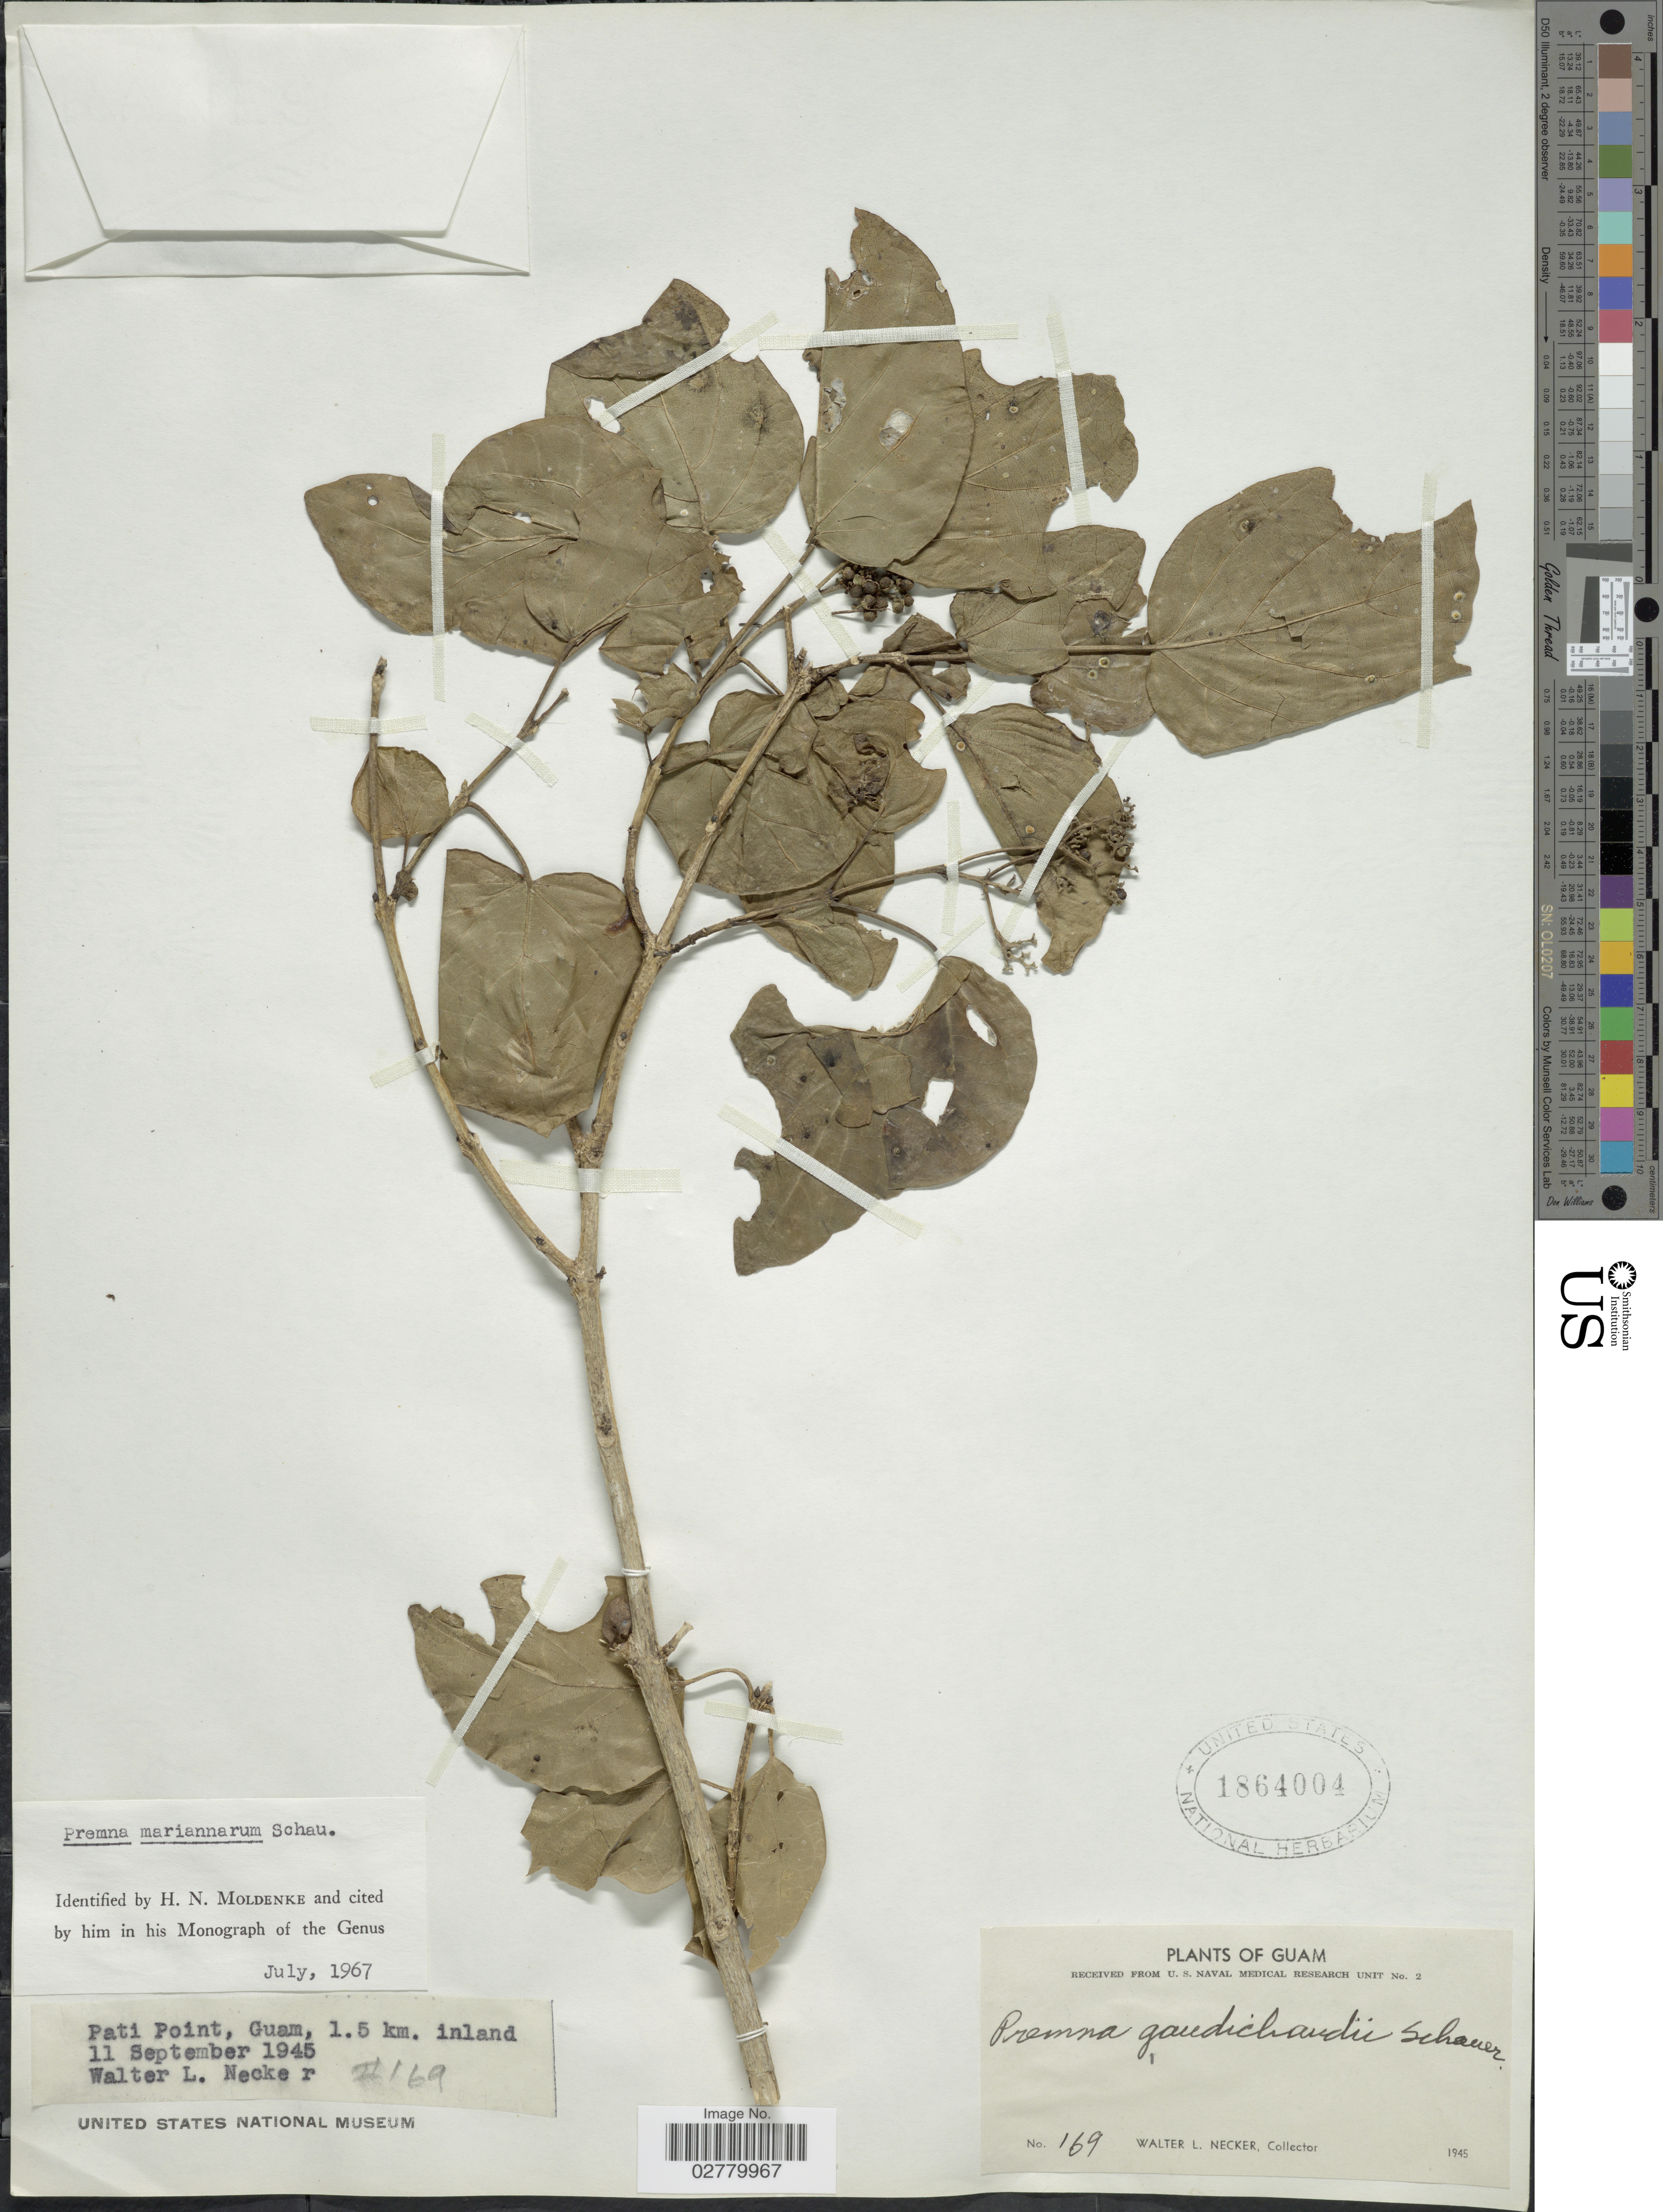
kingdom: Plantae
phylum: Tracheophyta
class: Magnoliopsida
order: Lamiales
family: Lamiaceae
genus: Premna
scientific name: Premna mariannarum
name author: Schauer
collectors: W. L. Necker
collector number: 169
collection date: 1945-09-11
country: Guam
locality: Pati Point, 1.5 km. inland.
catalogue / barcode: US 1864004